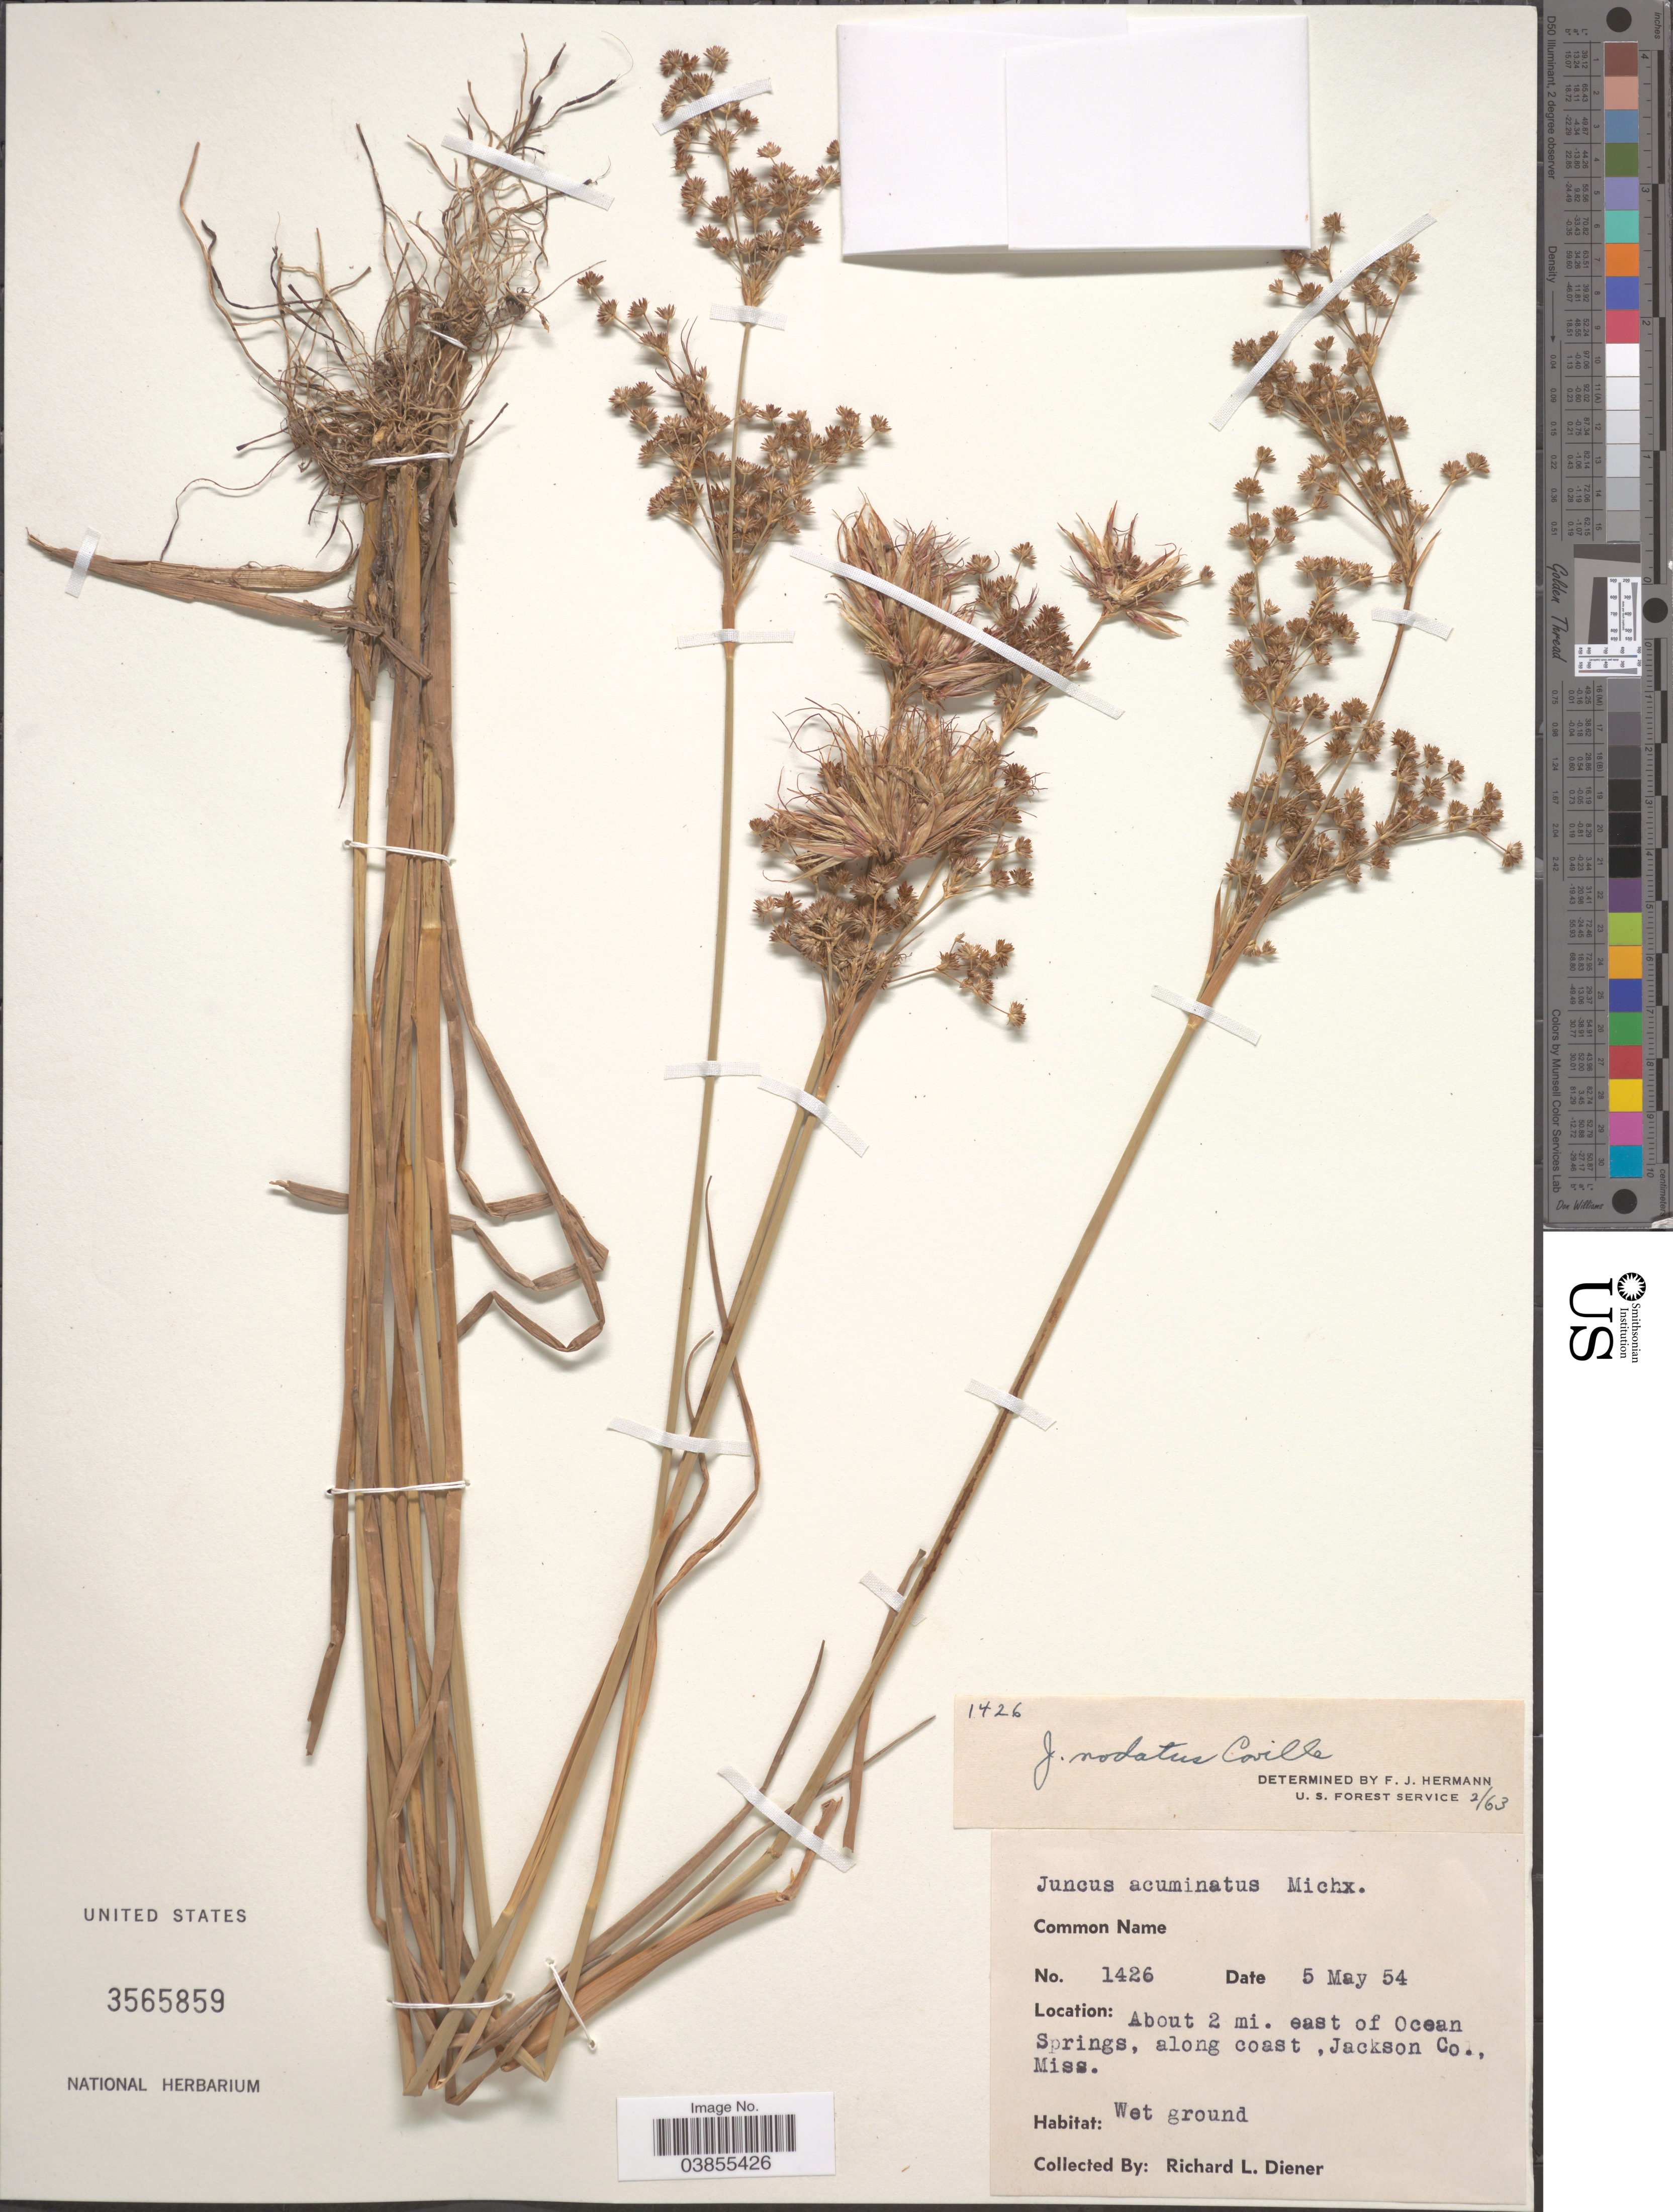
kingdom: Plantae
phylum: Tracheophyta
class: Liliopsida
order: Poales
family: Juncaceae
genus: Juncus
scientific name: Juncus nodatus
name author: Coville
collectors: R. Diener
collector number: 1426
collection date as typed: Transcribed d/m/y: 5/5/54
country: United States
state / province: Mississippi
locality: About 2 mi. east of Ocean Springs, along coast, Jackson Co.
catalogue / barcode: US 3565859